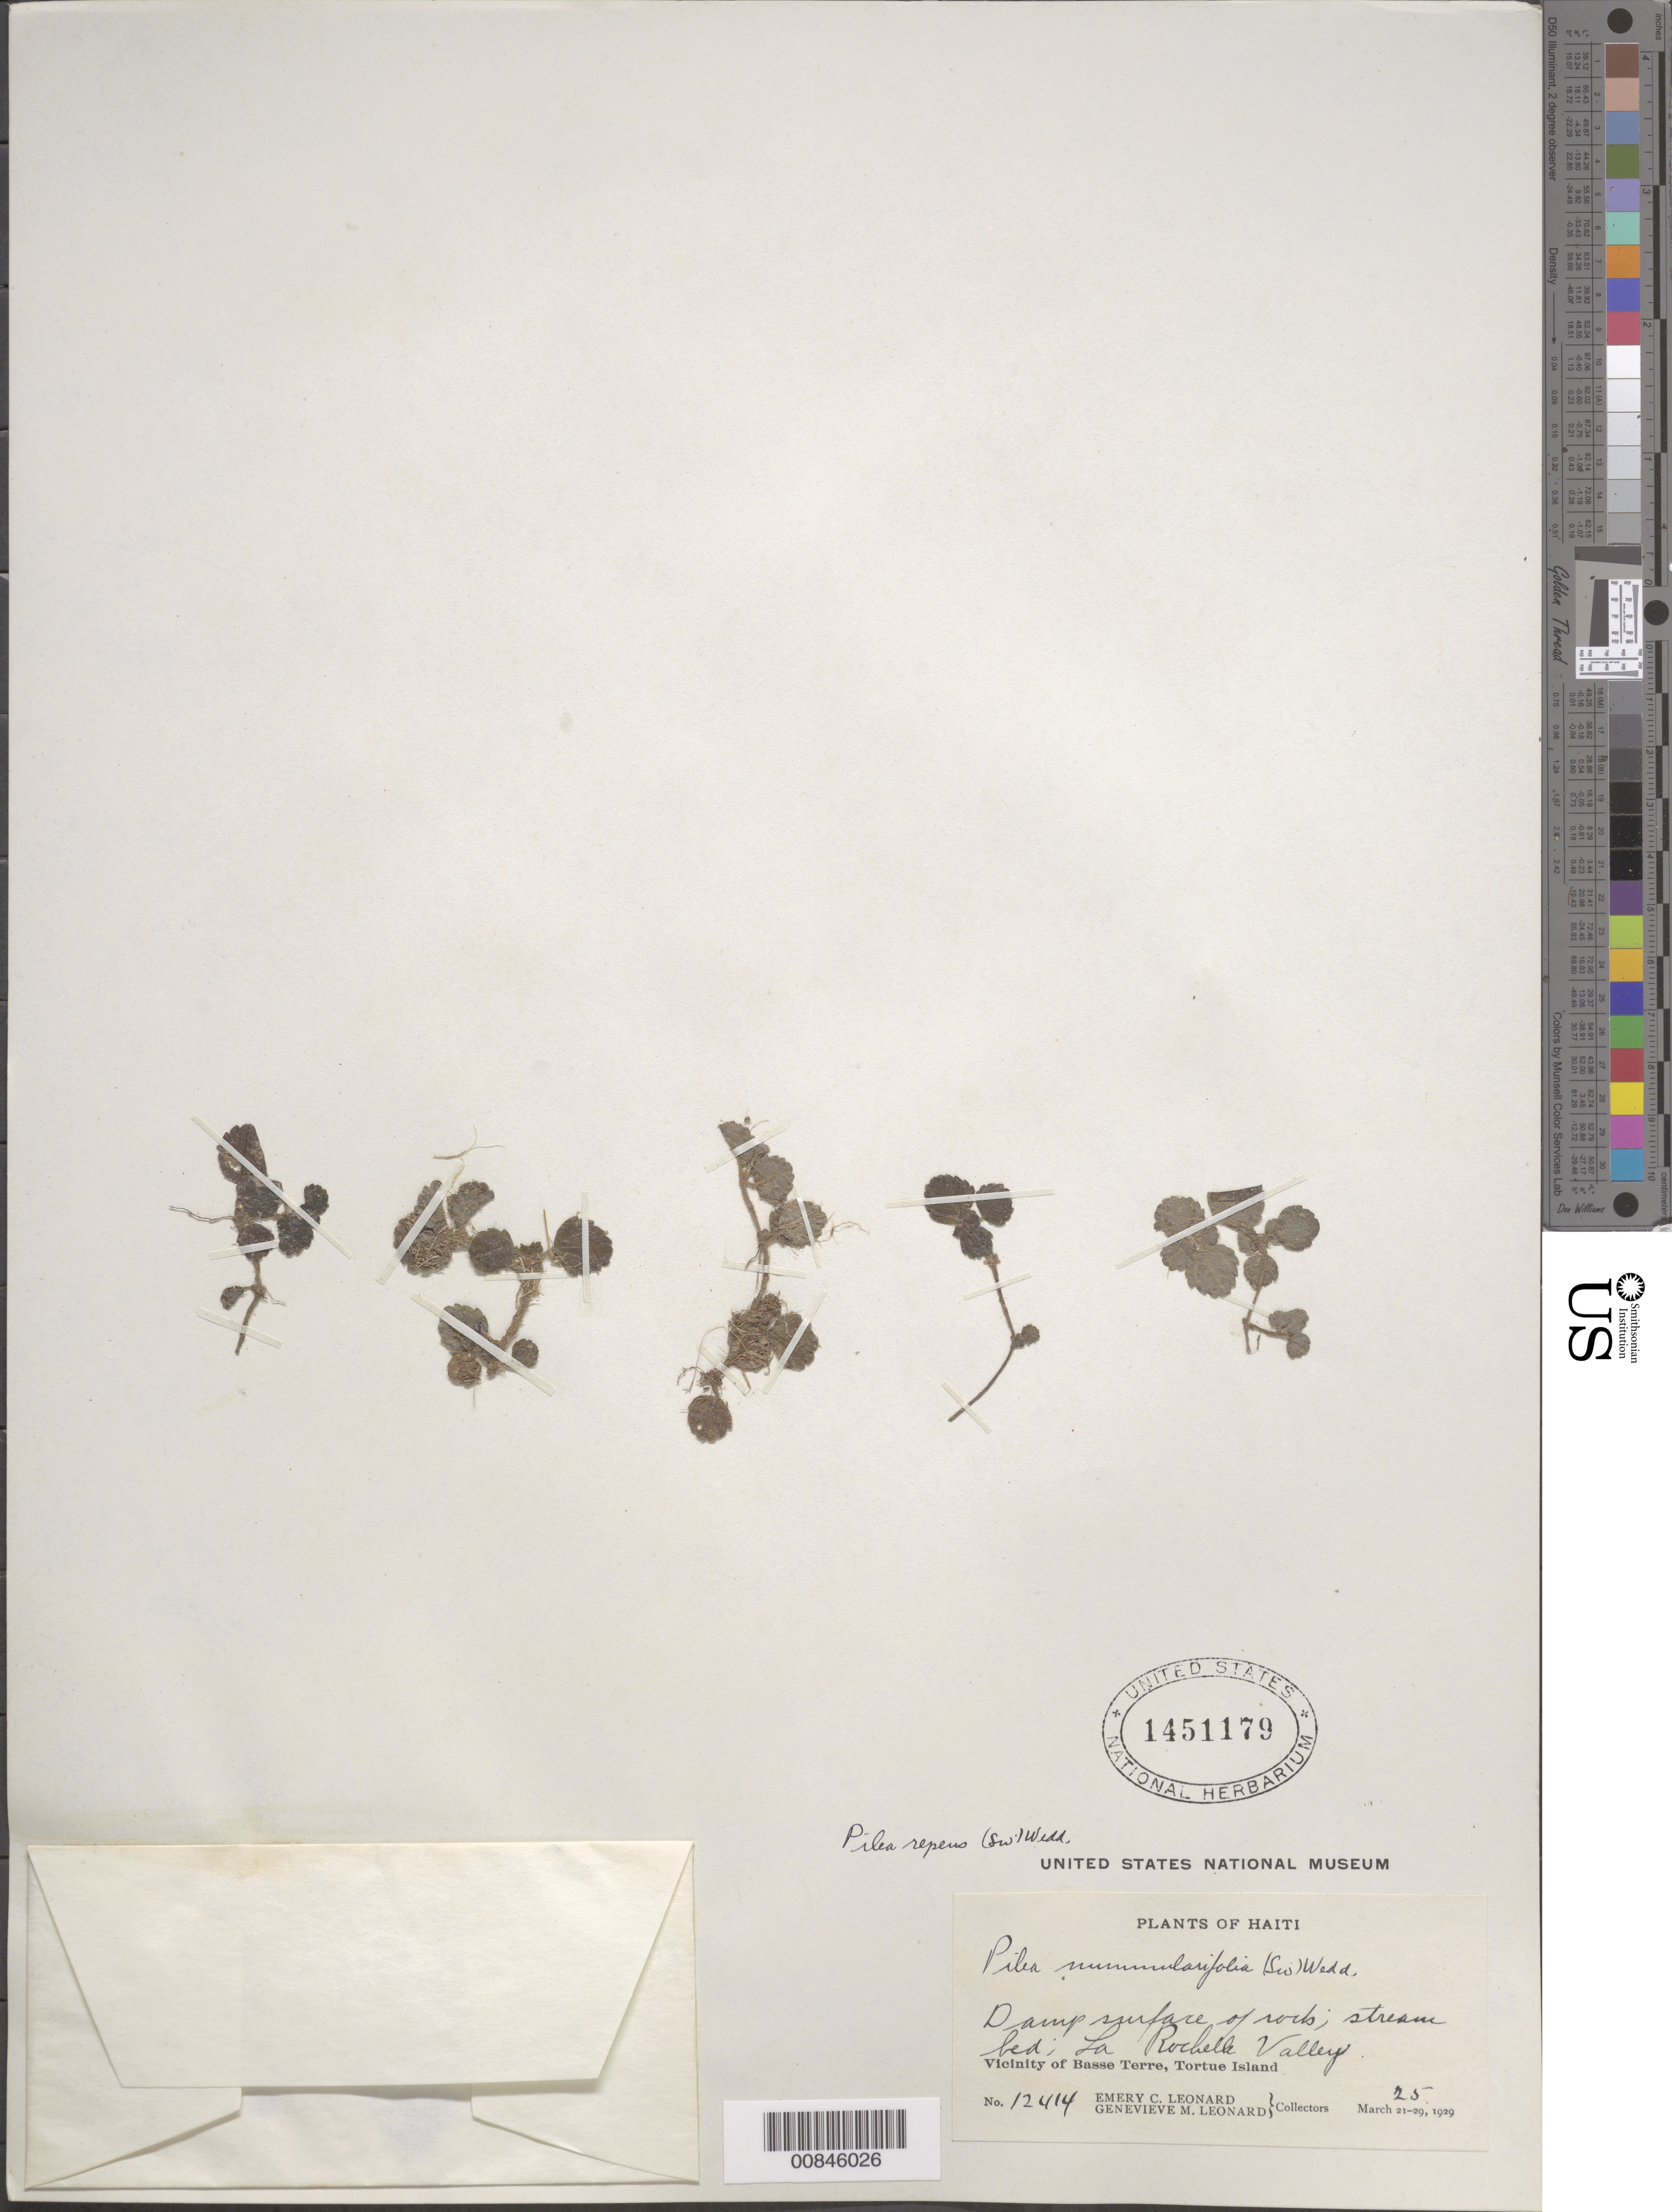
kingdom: Plantae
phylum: Tracheophyta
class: Magnoliopsida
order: Rosales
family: Urticaceae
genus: Pilea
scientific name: Pilea repens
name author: (Sw.) Wedd.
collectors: E. C. Leonard & G. M. Leonard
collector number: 12414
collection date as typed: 25 Mar 1929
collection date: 1929-03-25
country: Haiti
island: Île de Tortue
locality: La Rochelle Valley. Vicinity of Basse Terre.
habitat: Damp surface of rocks; stream bed.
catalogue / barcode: US 1451179